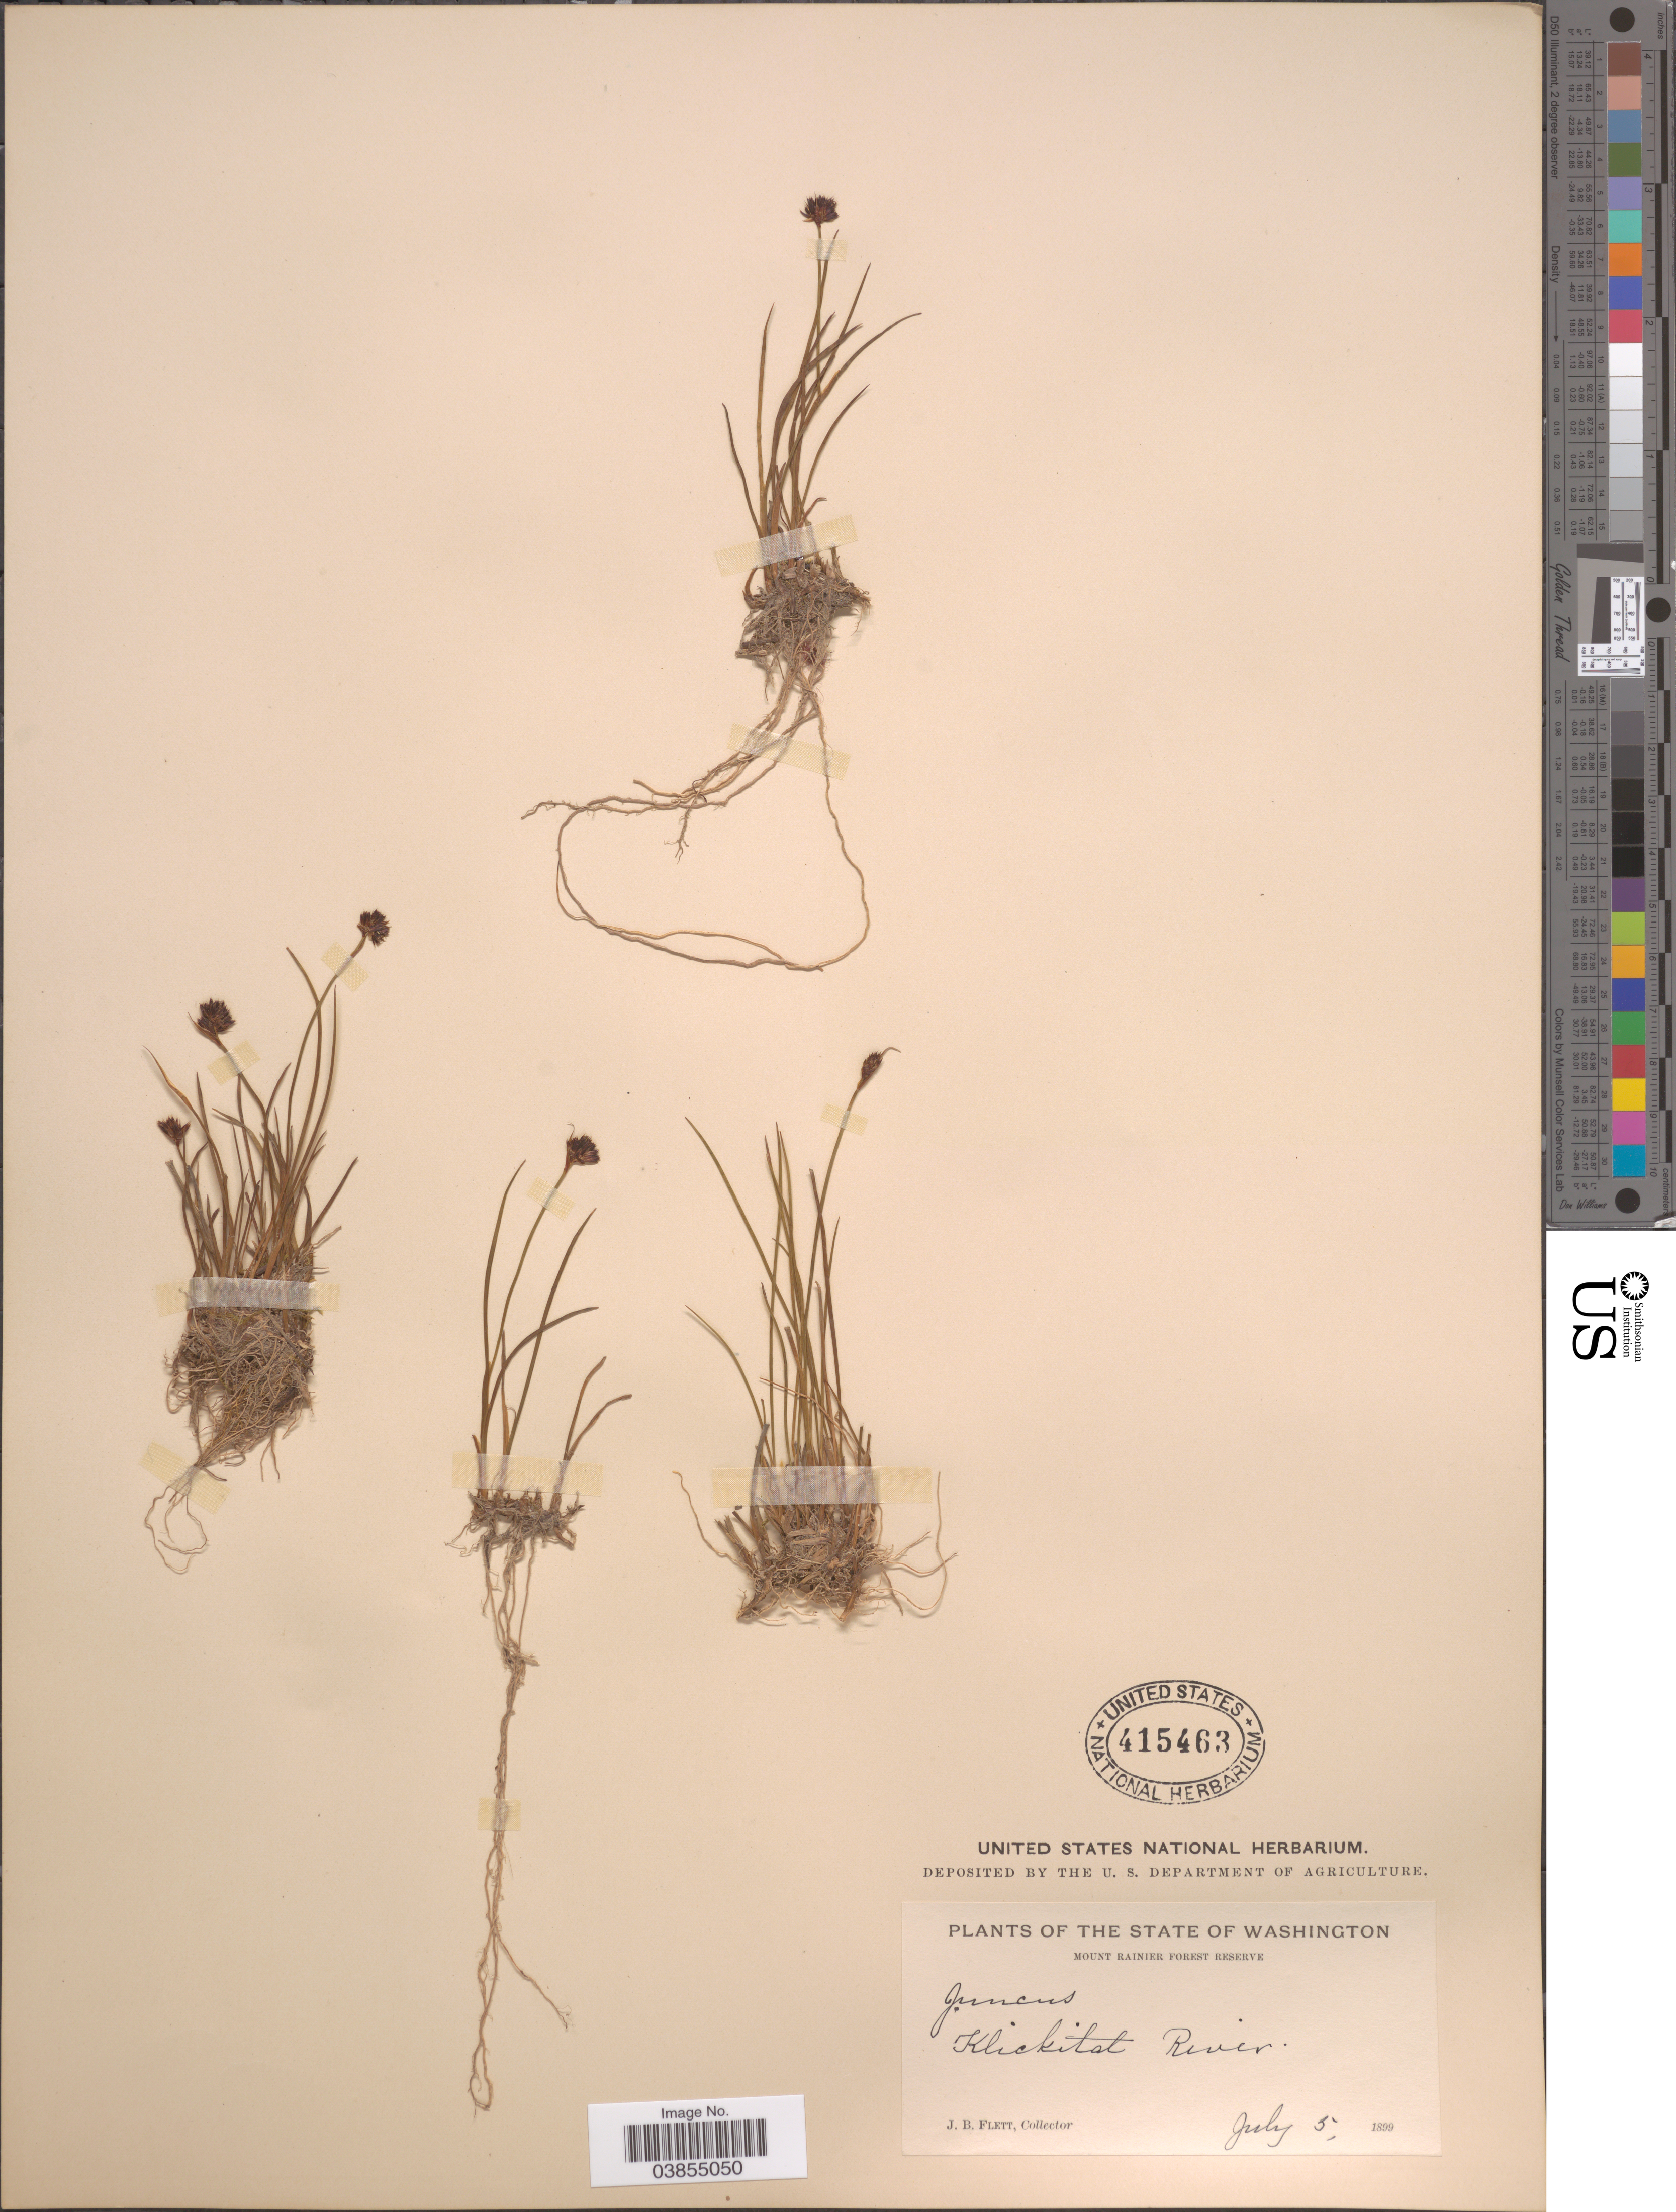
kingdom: Plantae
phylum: Tracheophyta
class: Liliopsida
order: Poales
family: Juncaceae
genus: Juncus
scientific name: Juncus mertensianus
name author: Bong.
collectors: J. Flett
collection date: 1899-07-05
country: United States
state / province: Washington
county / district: Klickitat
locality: Mount Rainier Forest Reserve. Klickitat River.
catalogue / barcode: US 415463